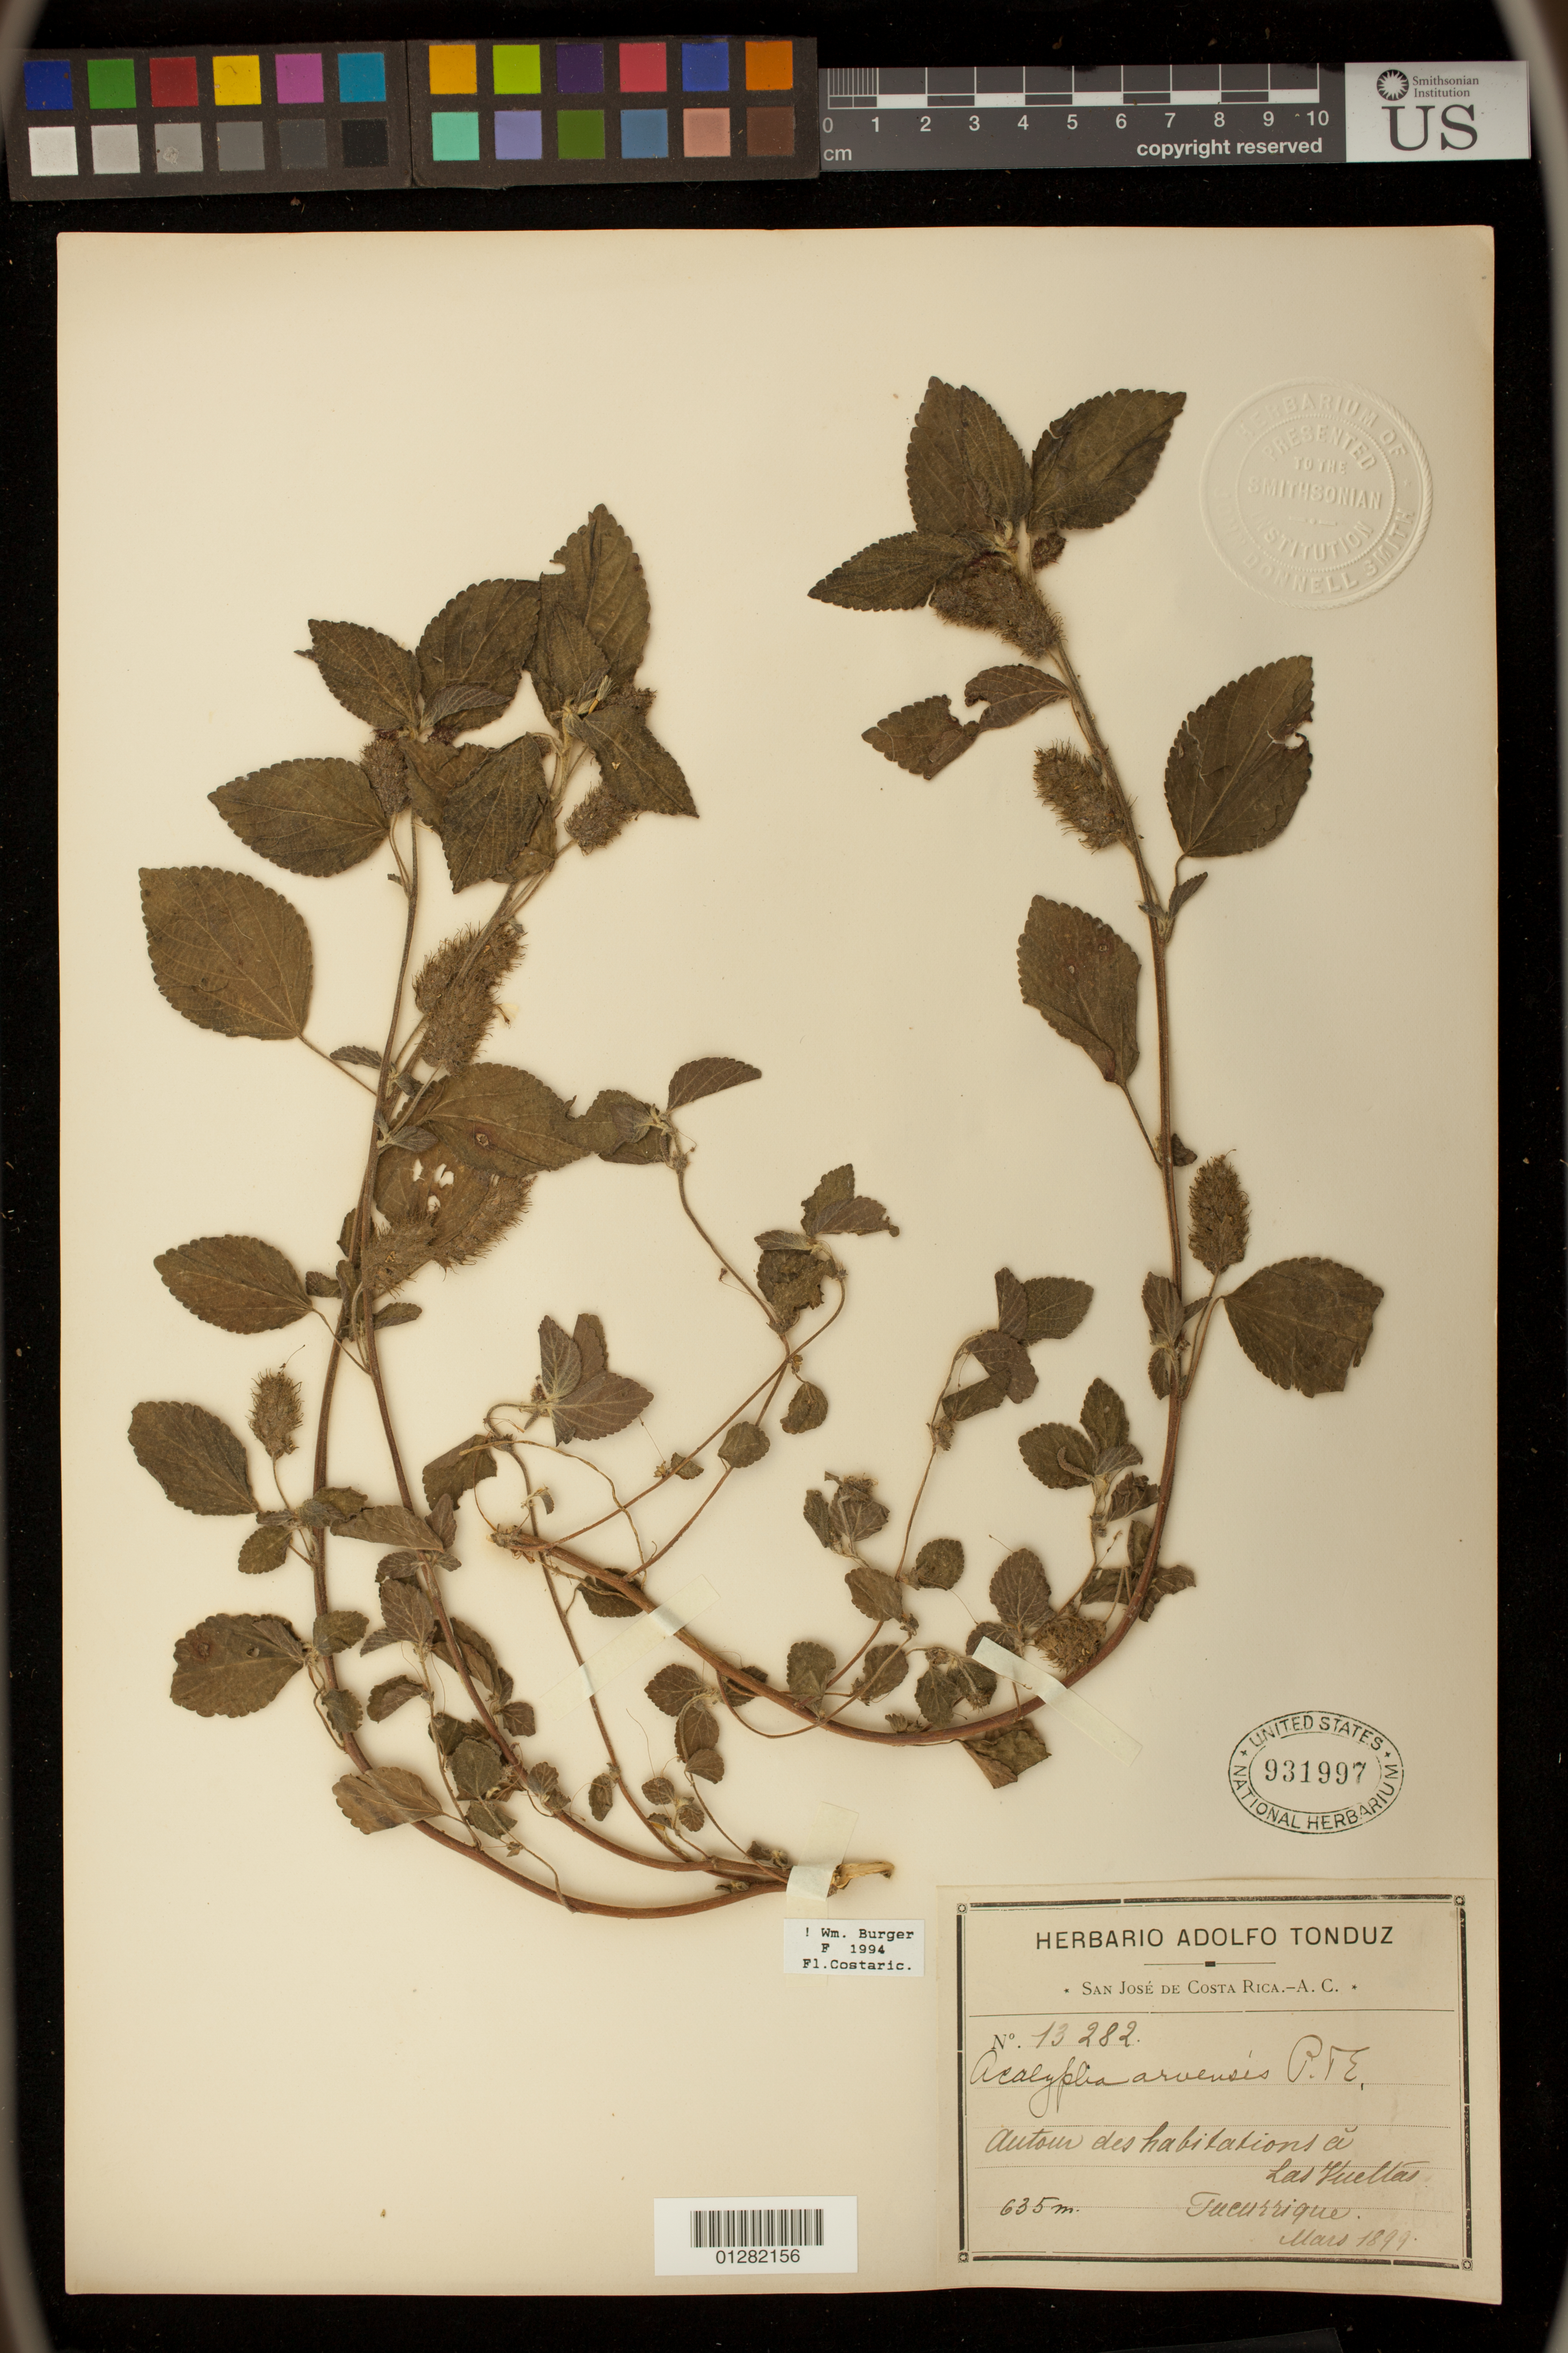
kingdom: Plantae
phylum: Tracheophyta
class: Magnoliopsida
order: Malpighiales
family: Euphorbiaceae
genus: Acalypha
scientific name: Acalypha arvensis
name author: Poepp.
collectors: A. Tonduz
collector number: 13282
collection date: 1899-03-01/1899-03-31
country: Costa Rica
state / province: San Jose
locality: Tucurrique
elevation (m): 635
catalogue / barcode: US 931997